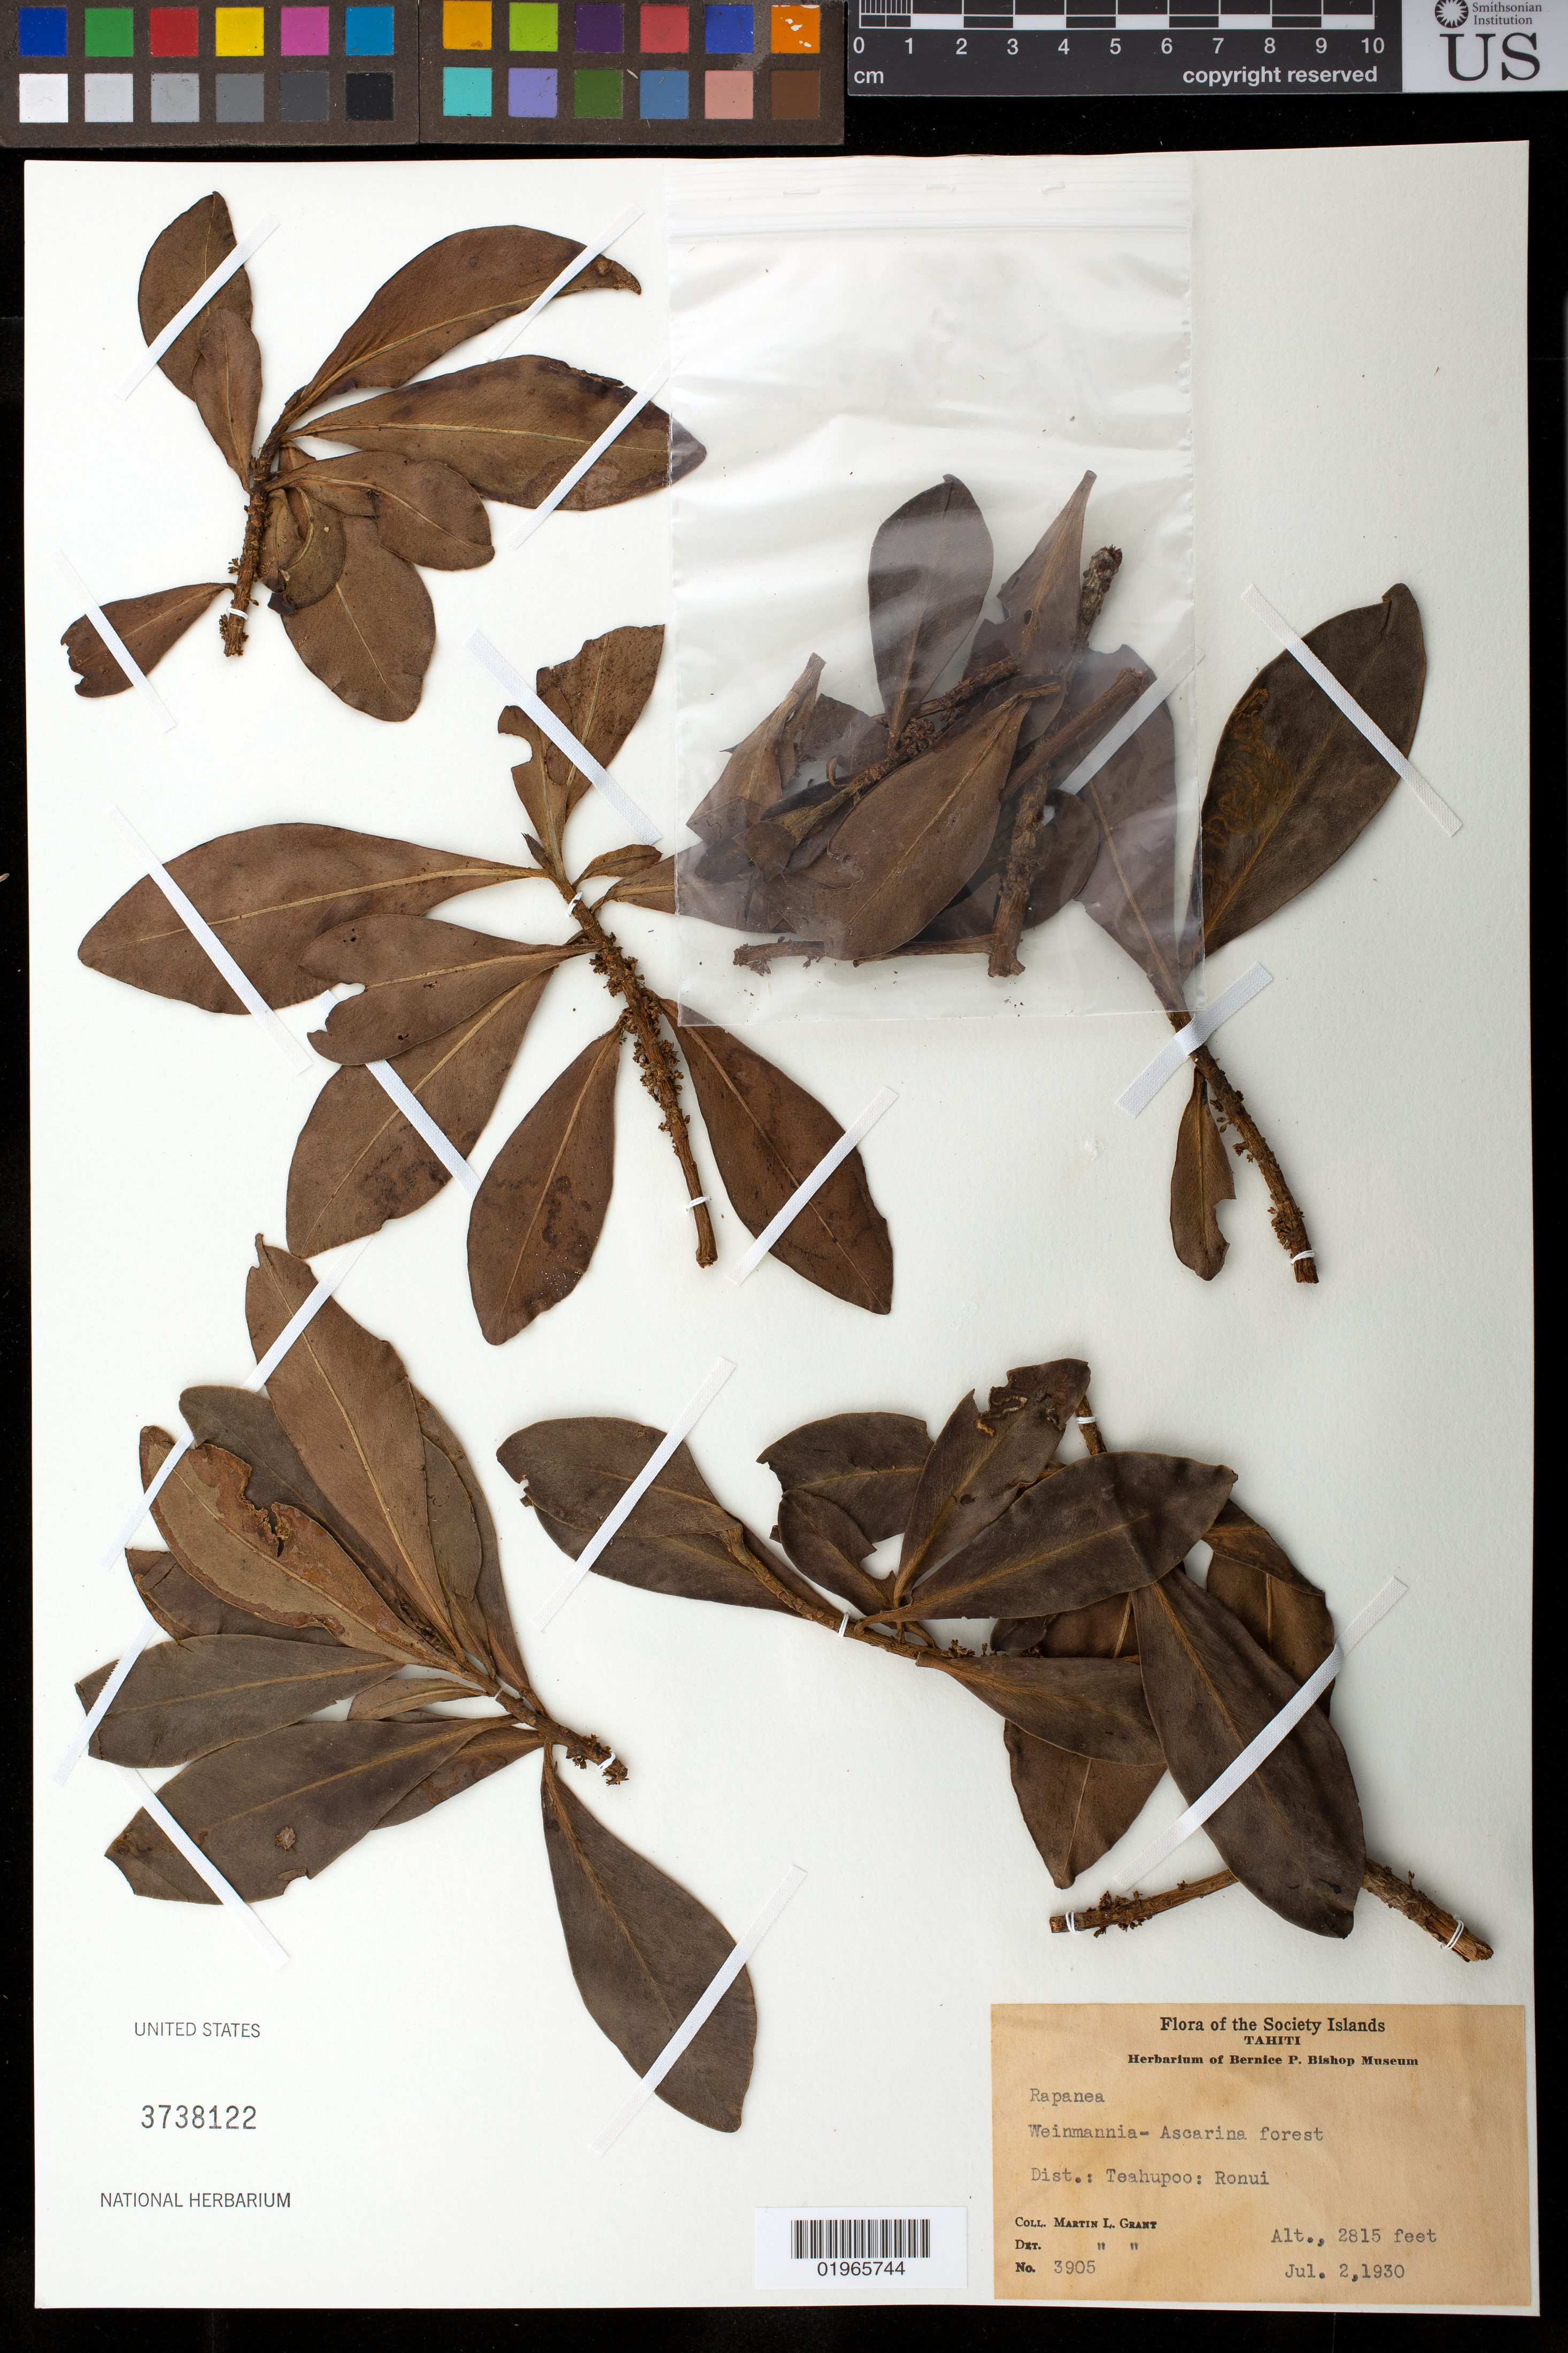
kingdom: Plantae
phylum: Tracheophyta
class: Magnoliopsida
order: Ericales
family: Primulaceae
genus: Rapanea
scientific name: Rapanea sp.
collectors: M. L. Grant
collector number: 3905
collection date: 1930-07-02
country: French Polynesia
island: Tahiti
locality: Dist: Teahupoo, Ronui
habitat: Forest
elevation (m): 858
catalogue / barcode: US 3738122